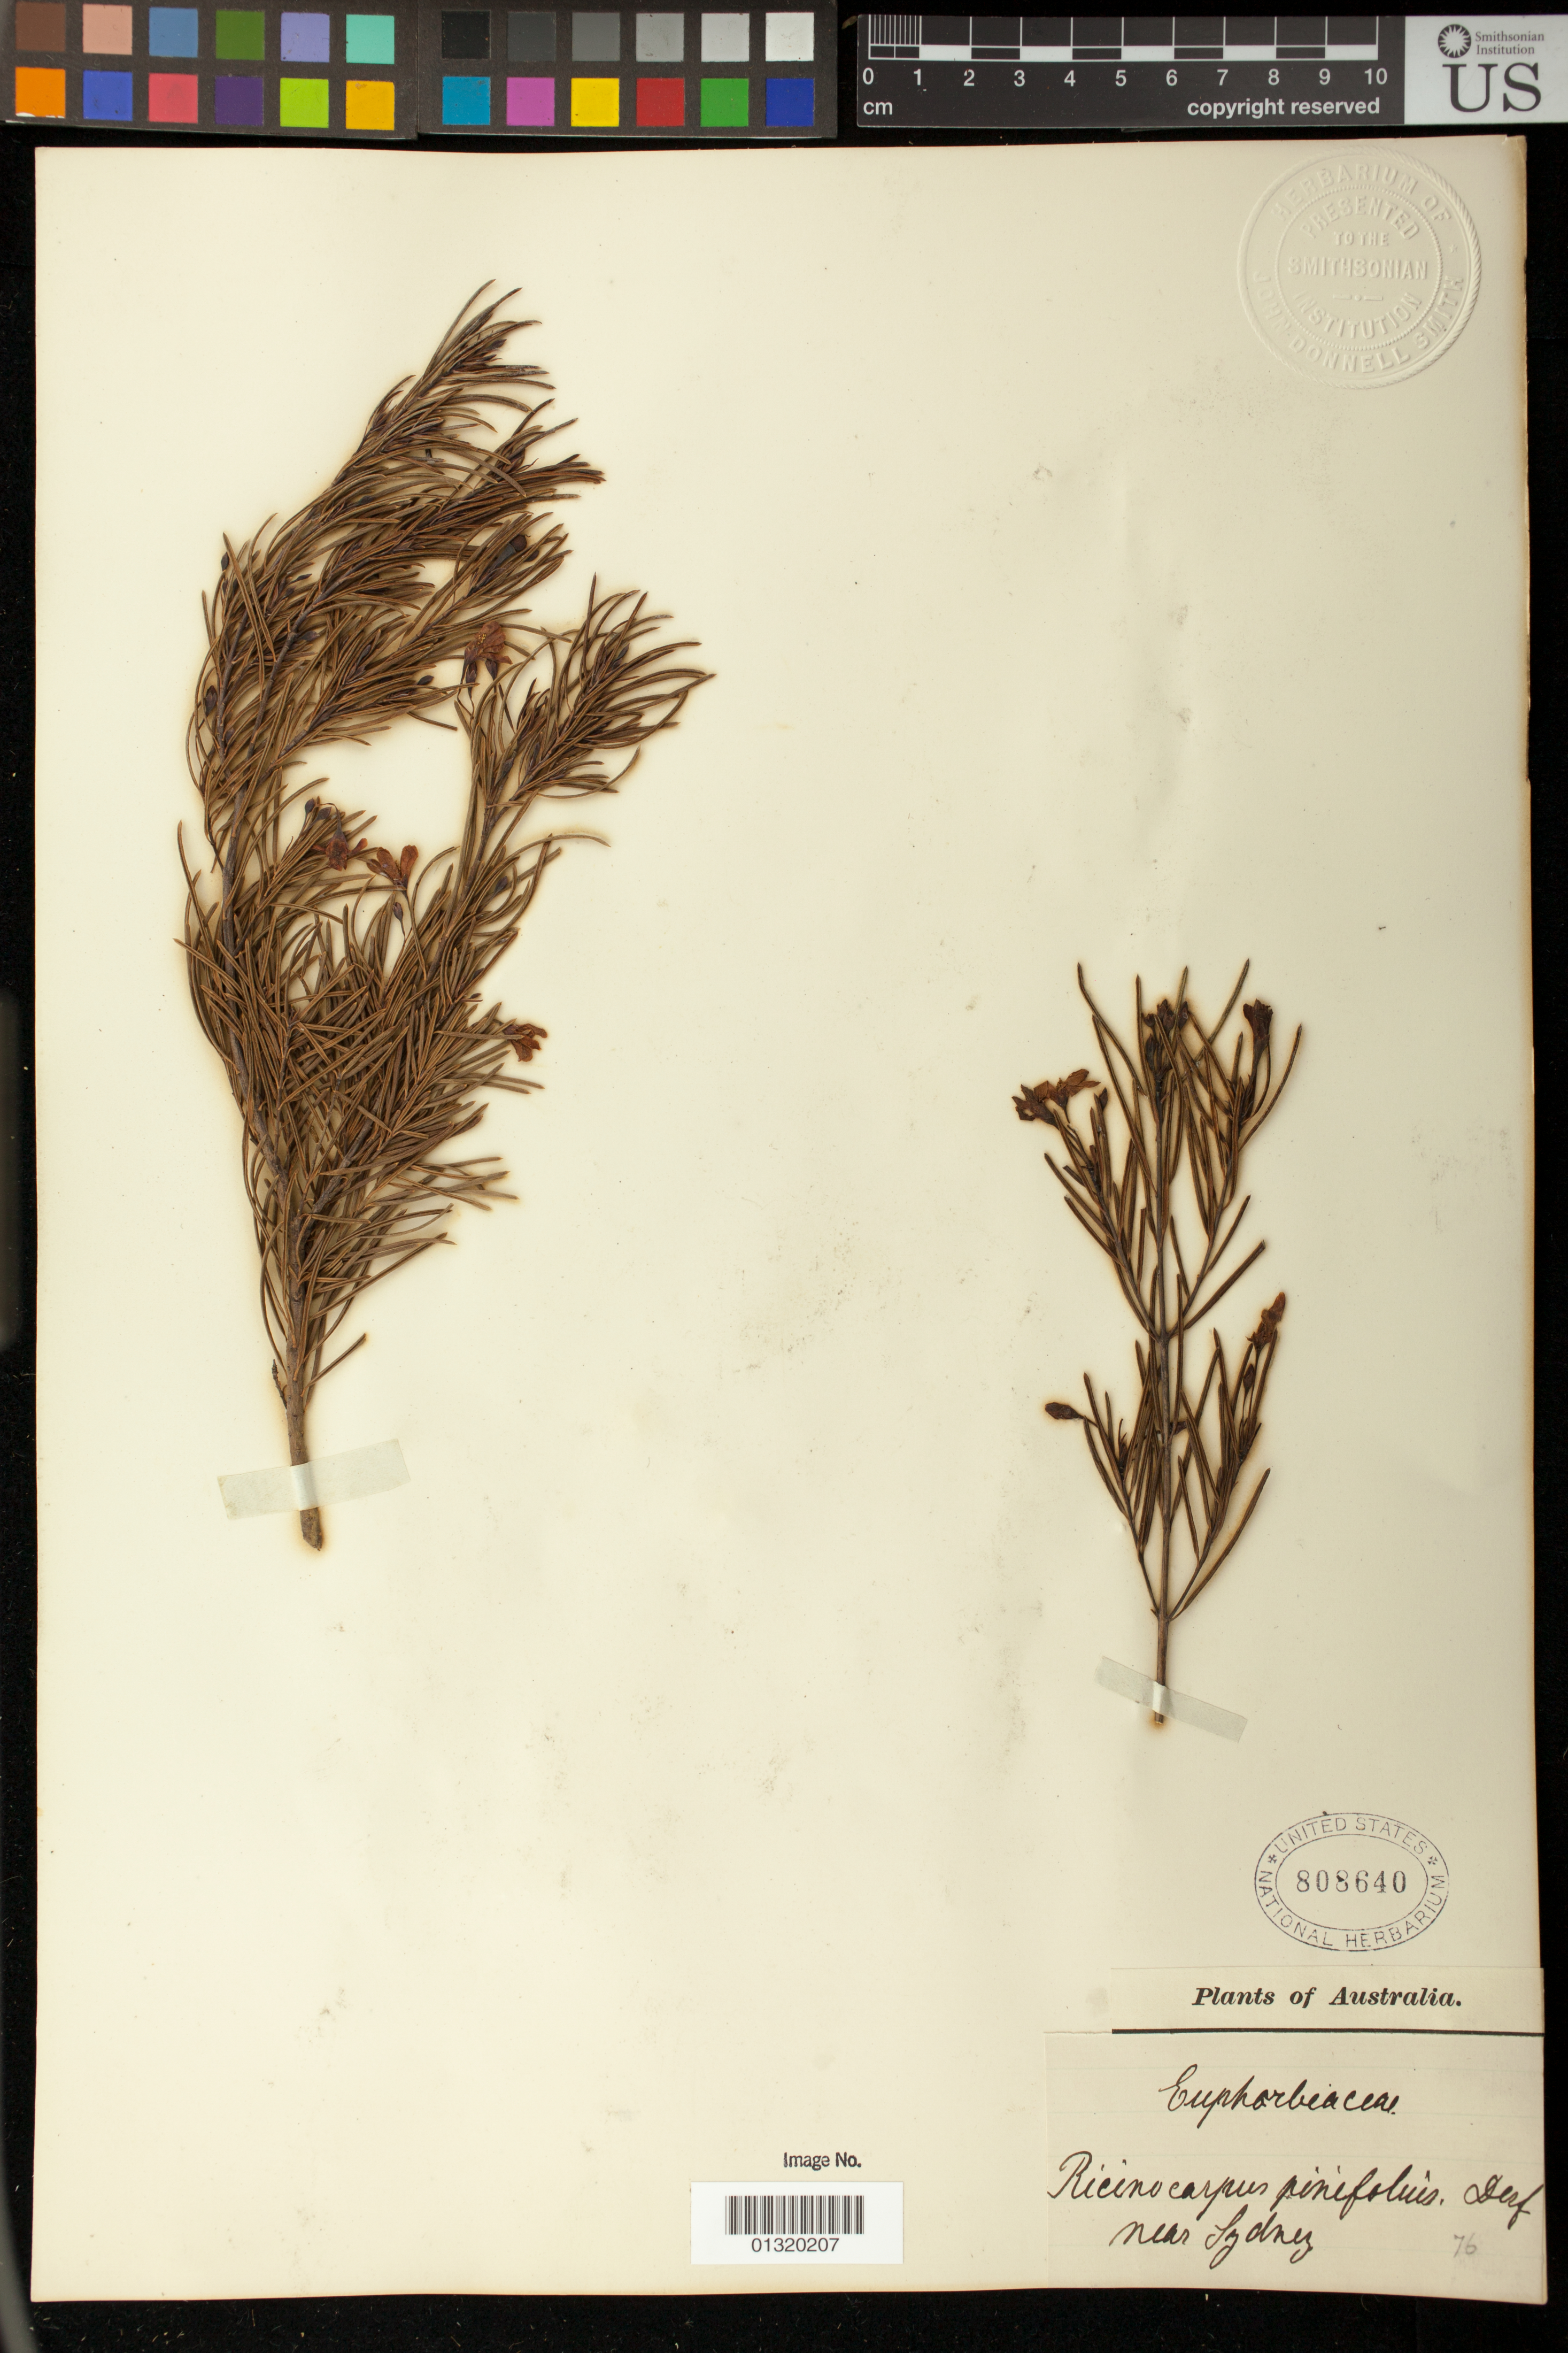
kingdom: Plantae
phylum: Tracheophyta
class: Magnoliopsida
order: Malpighiales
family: Euphorbiaceae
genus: Ricinocarpos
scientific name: Ricinocarpos pinifolius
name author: Desf.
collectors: ex Herb. John Donnell Smith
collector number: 76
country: Australia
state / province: New South Wales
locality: near Sydney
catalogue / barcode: US 808640